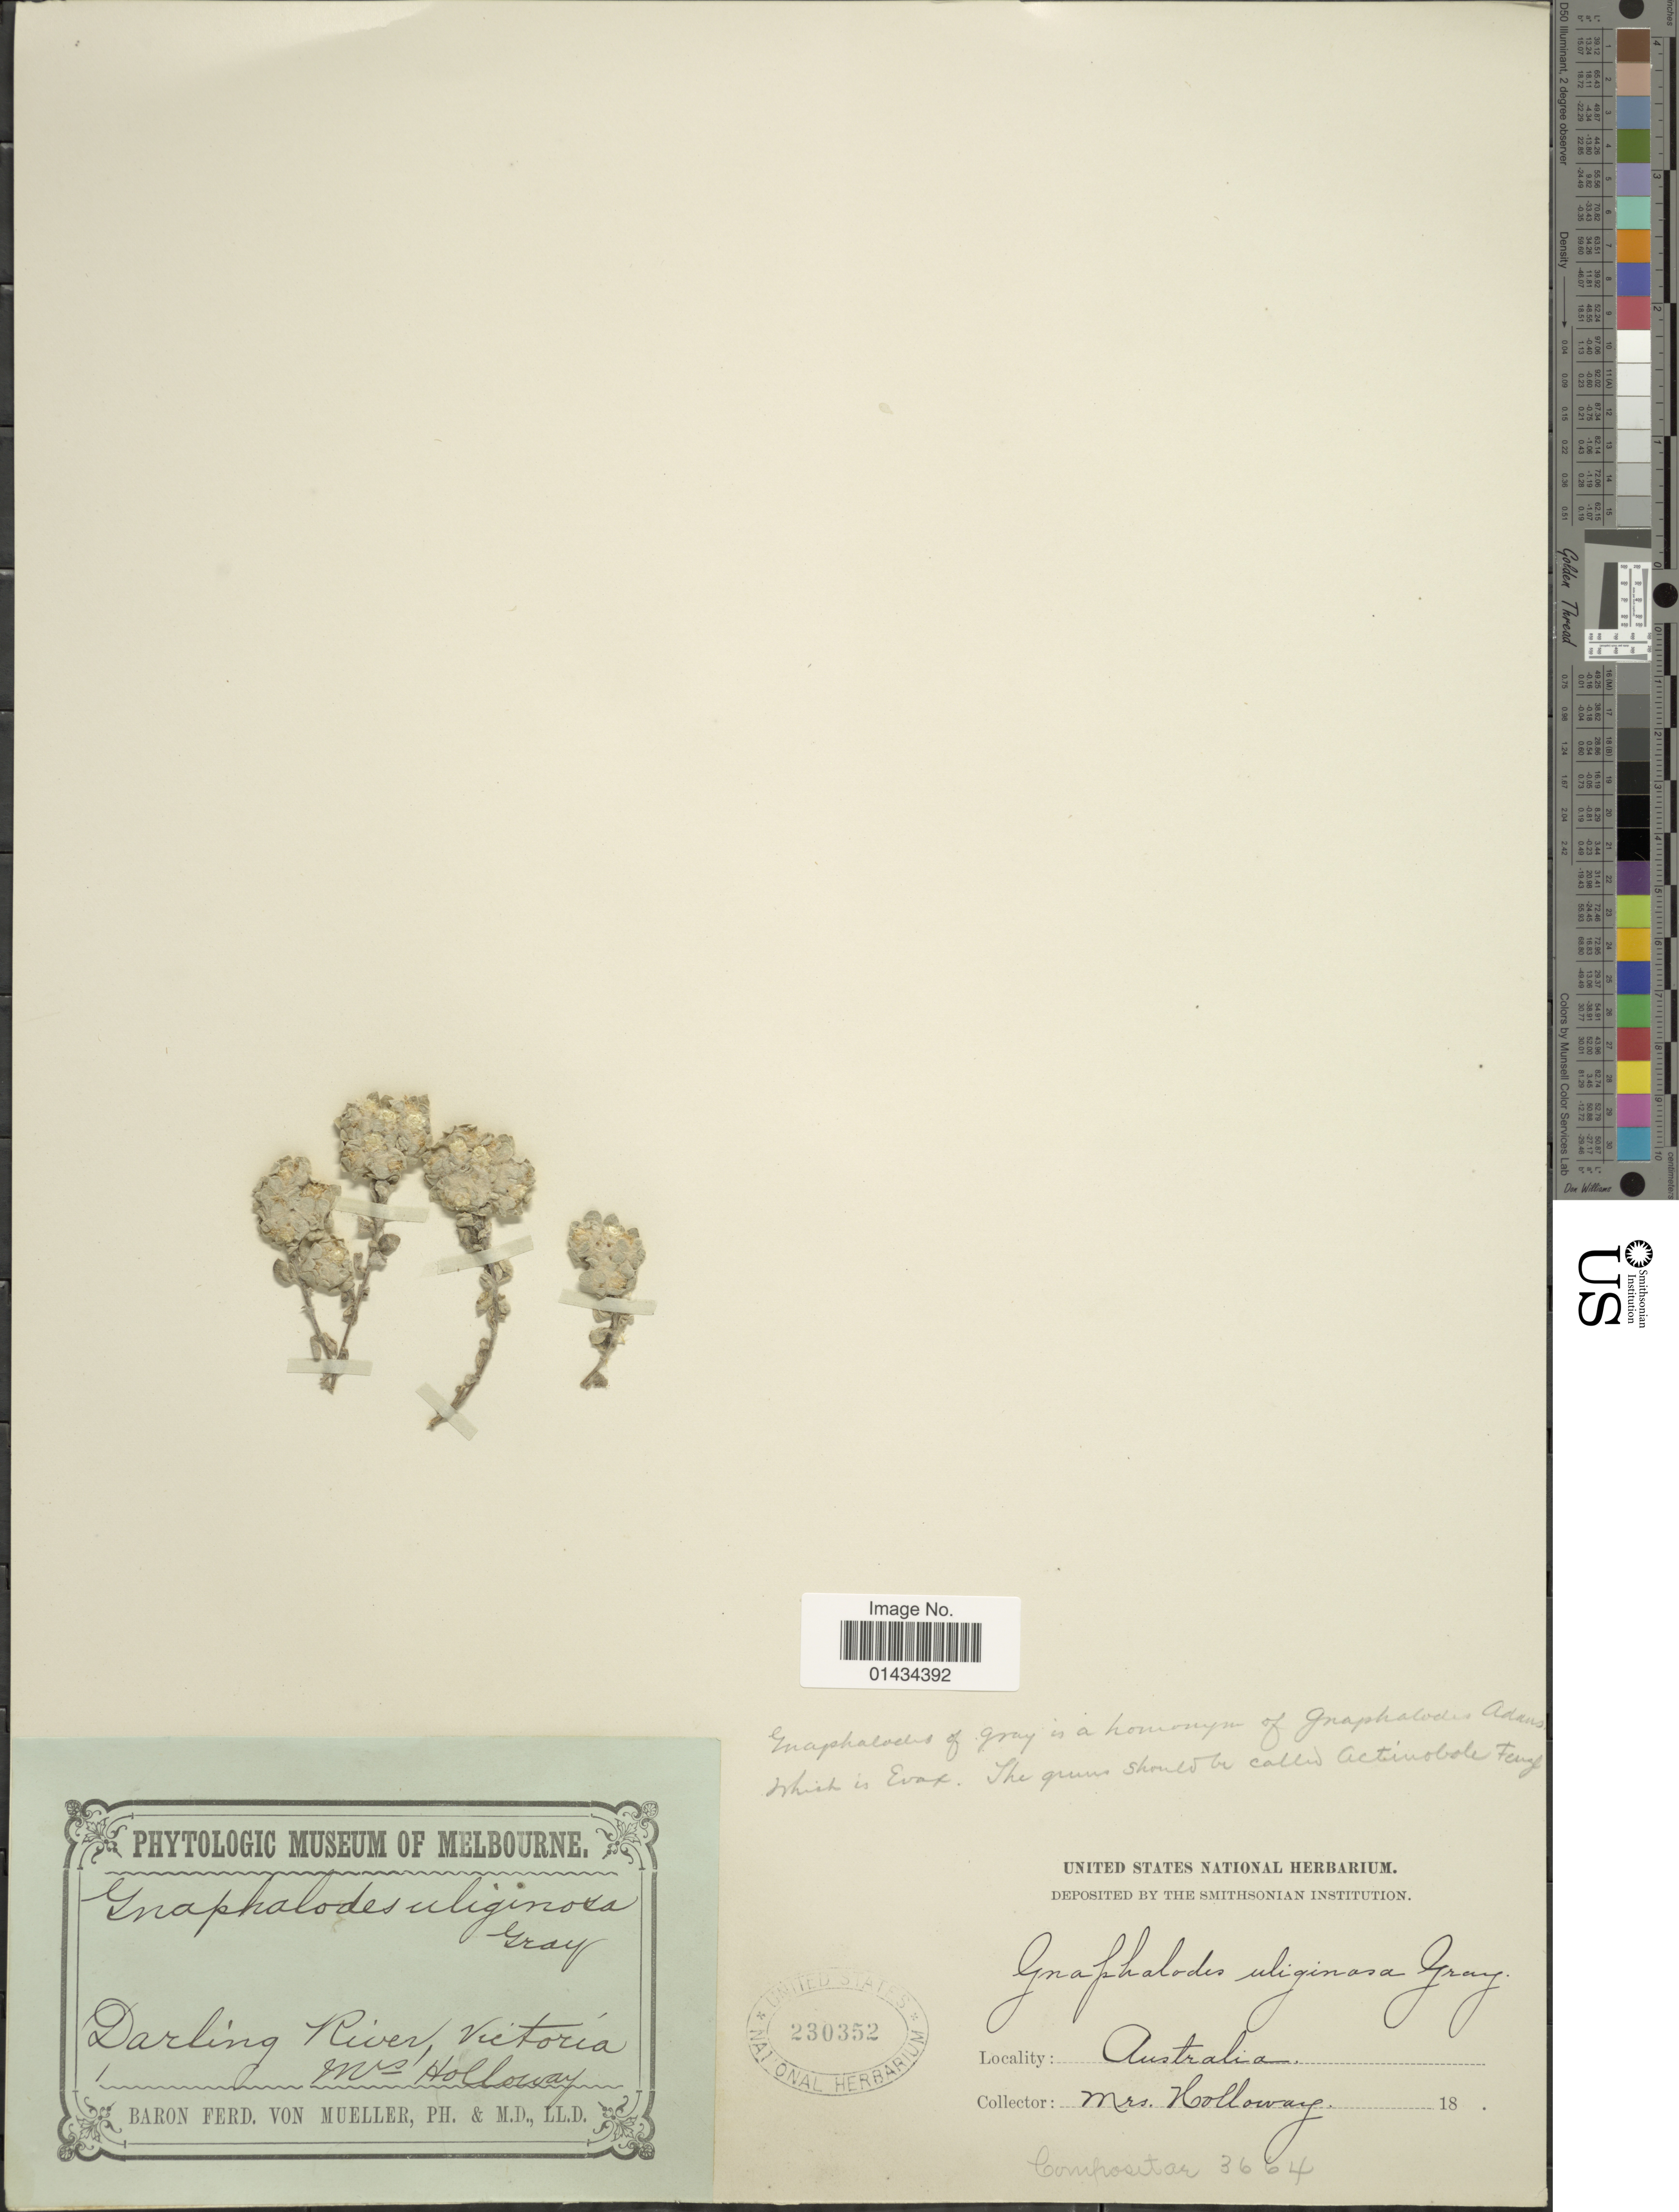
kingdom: Plantae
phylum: Tracheophyta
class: Magnoliopsida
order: Asterales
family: Asteraceae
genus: Actinobole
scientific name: Actinobole uliginosum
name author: (A. Gray) H. Eichler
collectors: Holloway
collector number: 3664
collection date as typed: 18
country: Australia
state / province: Victoria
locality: Darling River, Victoria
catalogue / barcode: US 230352